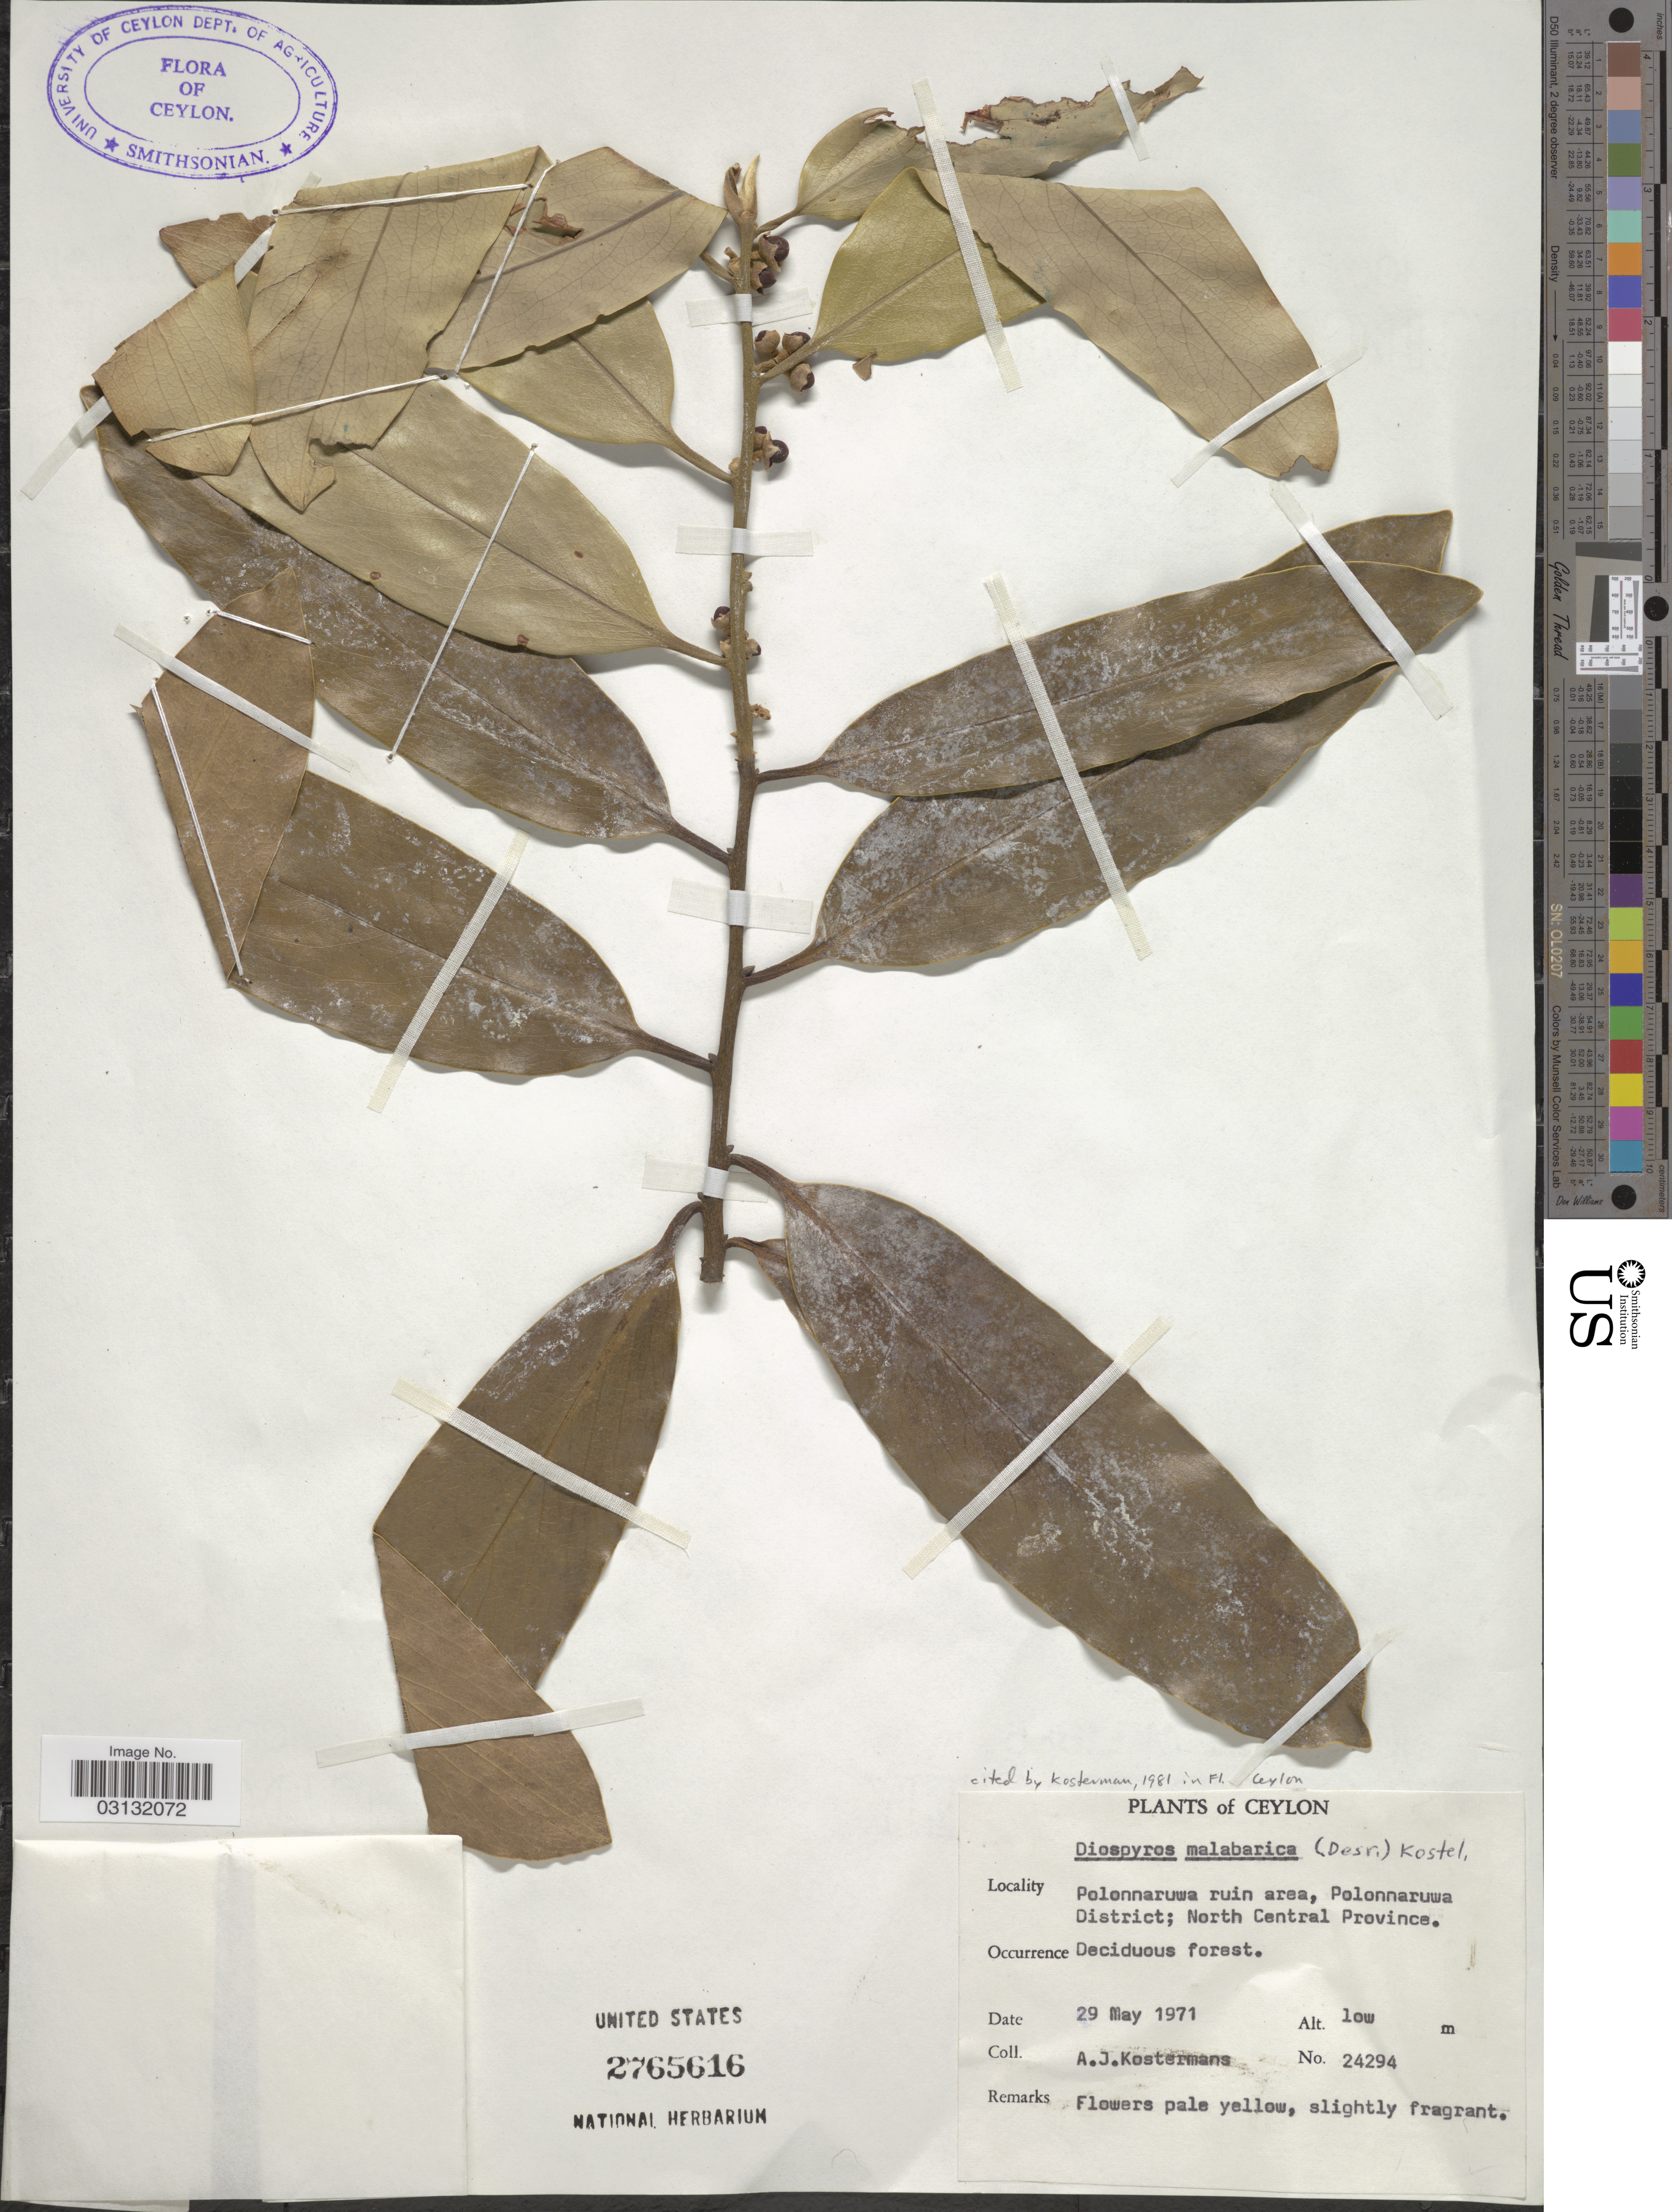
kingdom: Plantae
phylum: Tracheophyta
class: Magnoliopsida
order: Ericales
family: Ebenaceae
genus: Diospyros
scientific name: Diospyros malabarica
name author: (Desr.) Kostel.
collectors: A. J. G. Kostermans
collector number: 24294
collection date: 1971-05-29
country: Sri Lanka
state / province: North Central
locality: Ceylon, Polonnaruwa ruin area, Polonnaruwa District; North Central Province.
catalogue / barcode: US 2765616